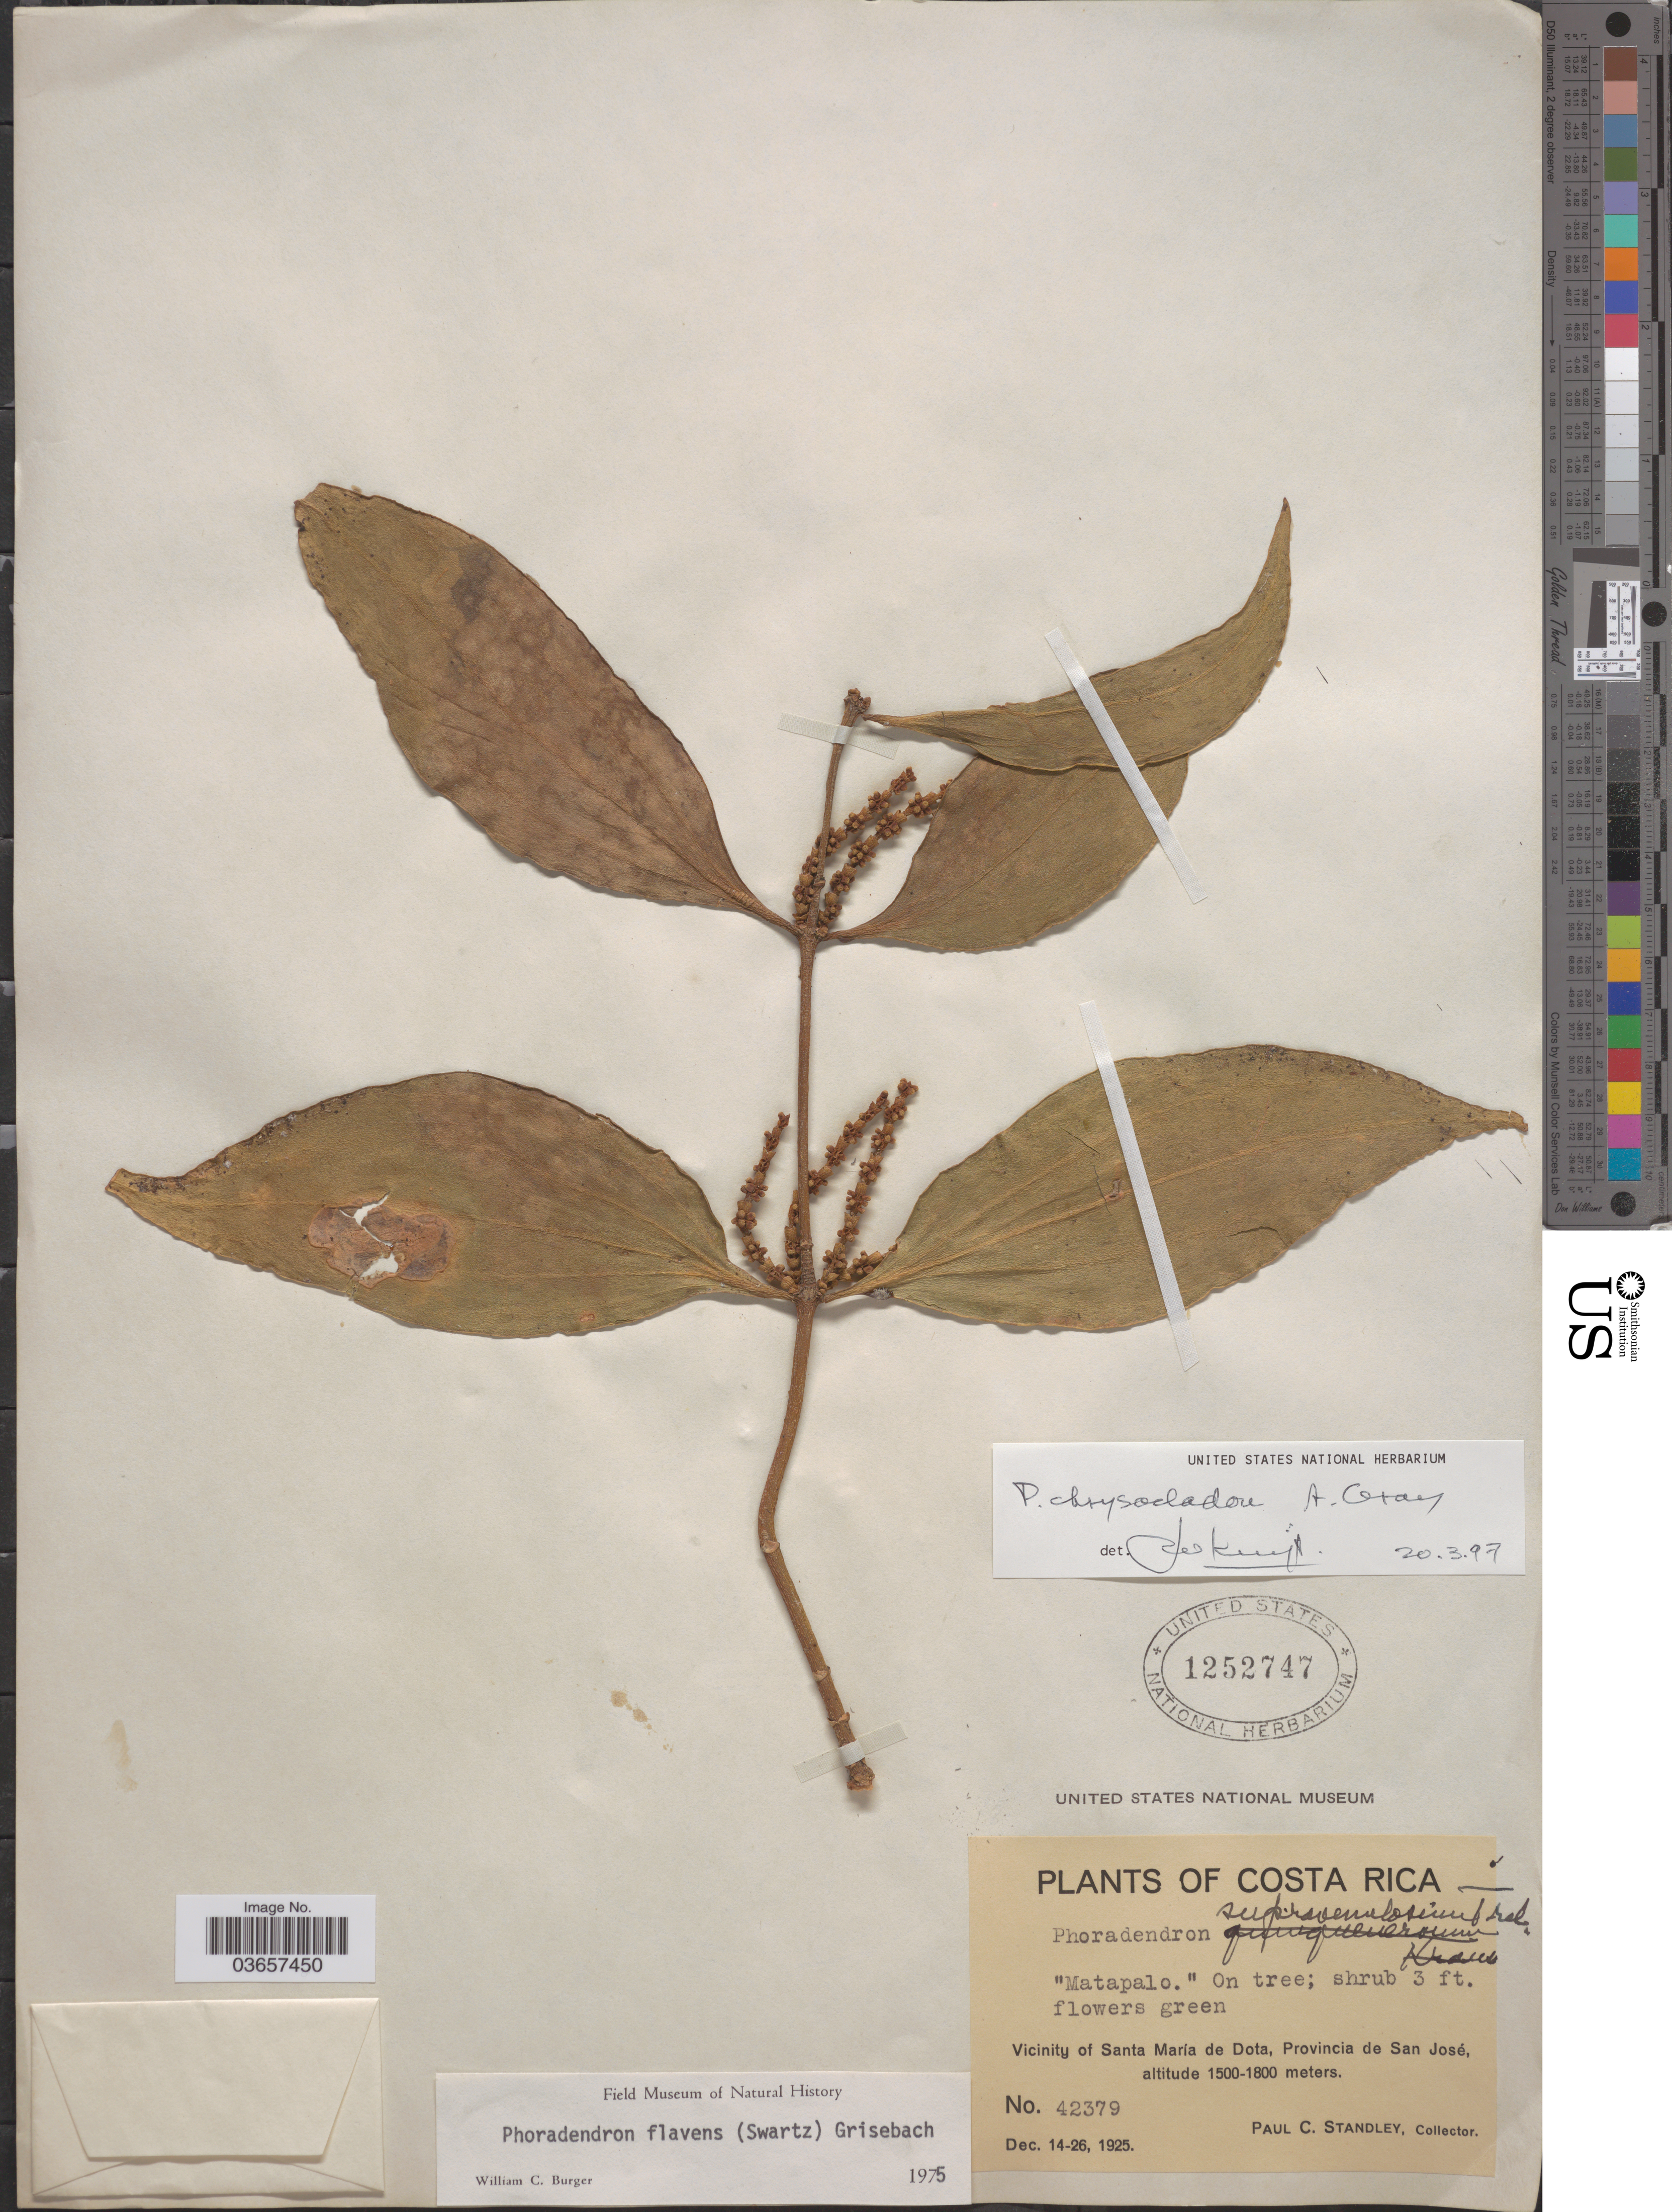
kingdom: Plantae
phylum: Tracheophyta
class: Magnoliopsida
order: Santalales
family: Viscaceae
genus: Phoradendron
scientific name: Phoradendron chrysocladon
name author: A. Gray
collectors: P. C. Standley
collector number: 42379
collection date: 1925-12-14/1925-12-26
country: Costa Rica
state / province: San José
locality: Vicinity of Santa Maria de Dota.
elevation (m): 1500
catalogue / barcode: US 1252747